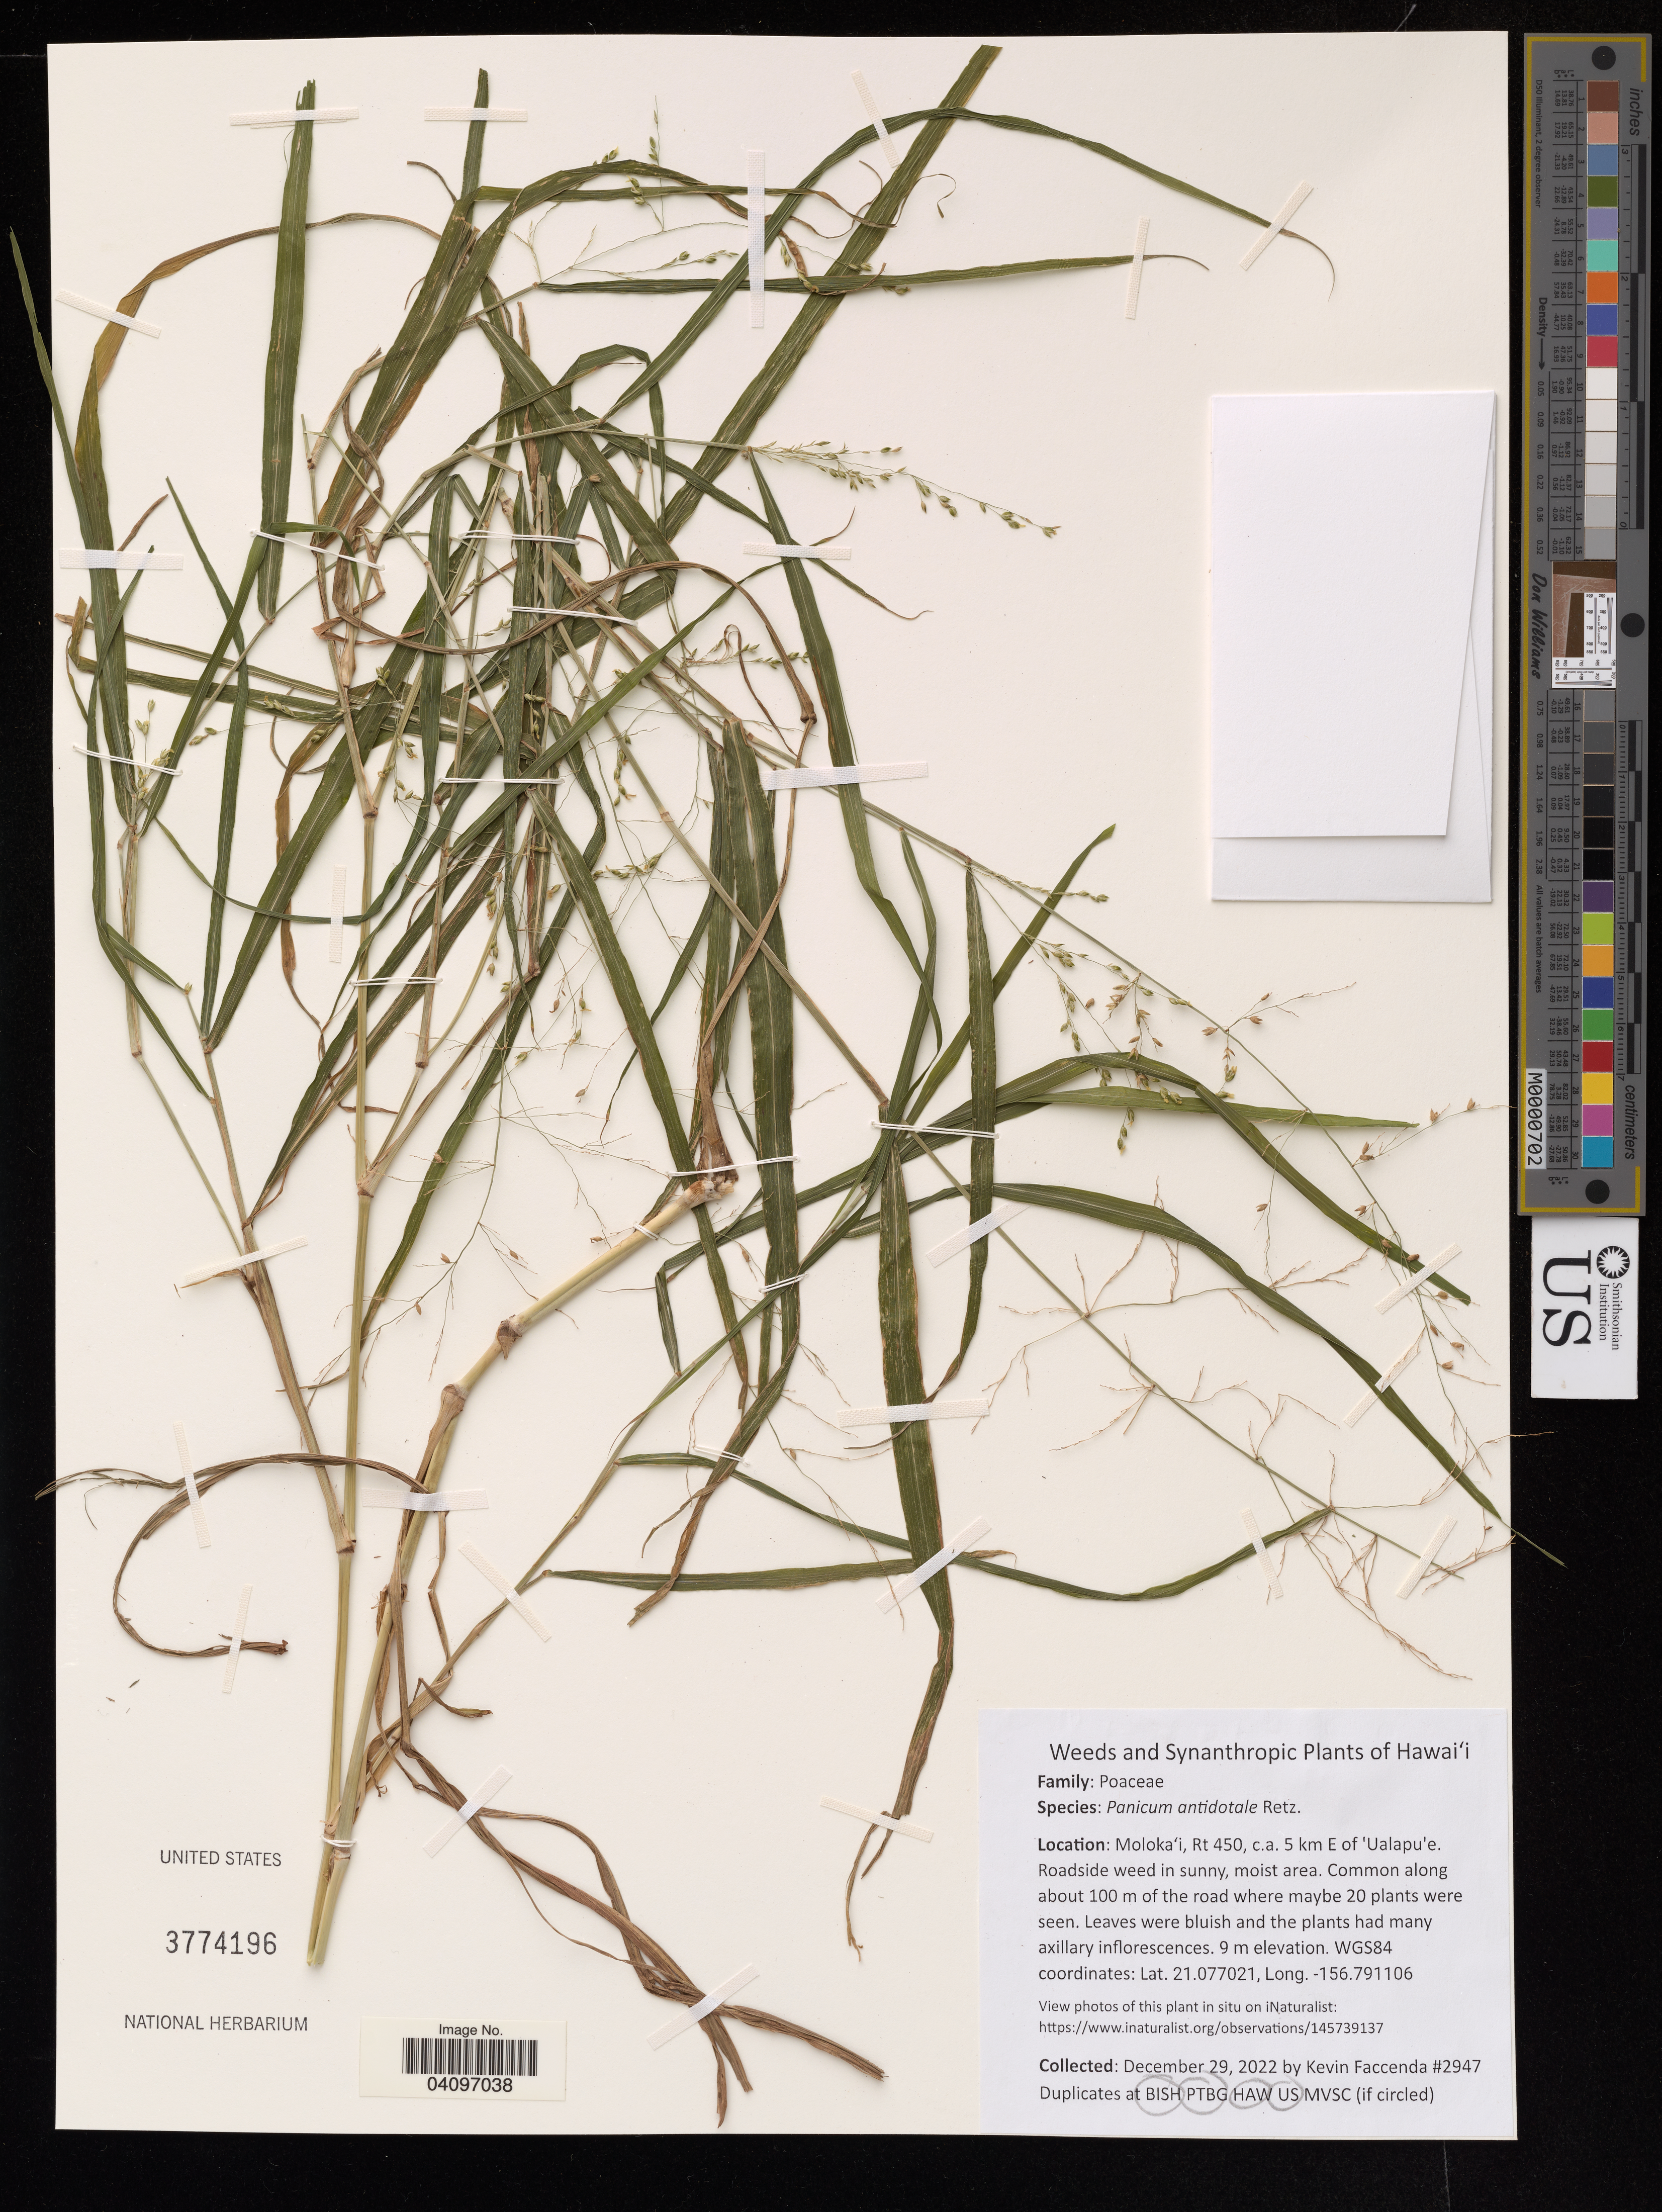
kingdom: Plantae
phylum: Tracheophyta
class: Liliopsida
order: Poales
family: Poaceae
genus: Panicum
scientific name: Panicum antidotale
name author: Retz.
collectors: K. Faccenda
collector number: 2947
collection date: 2022-12-29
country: United States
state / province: Hawaii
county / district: Maui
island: Moloka'i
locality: Rt 450, ca 5 km E of 'Ualapu'e.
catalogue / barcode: US 3774196